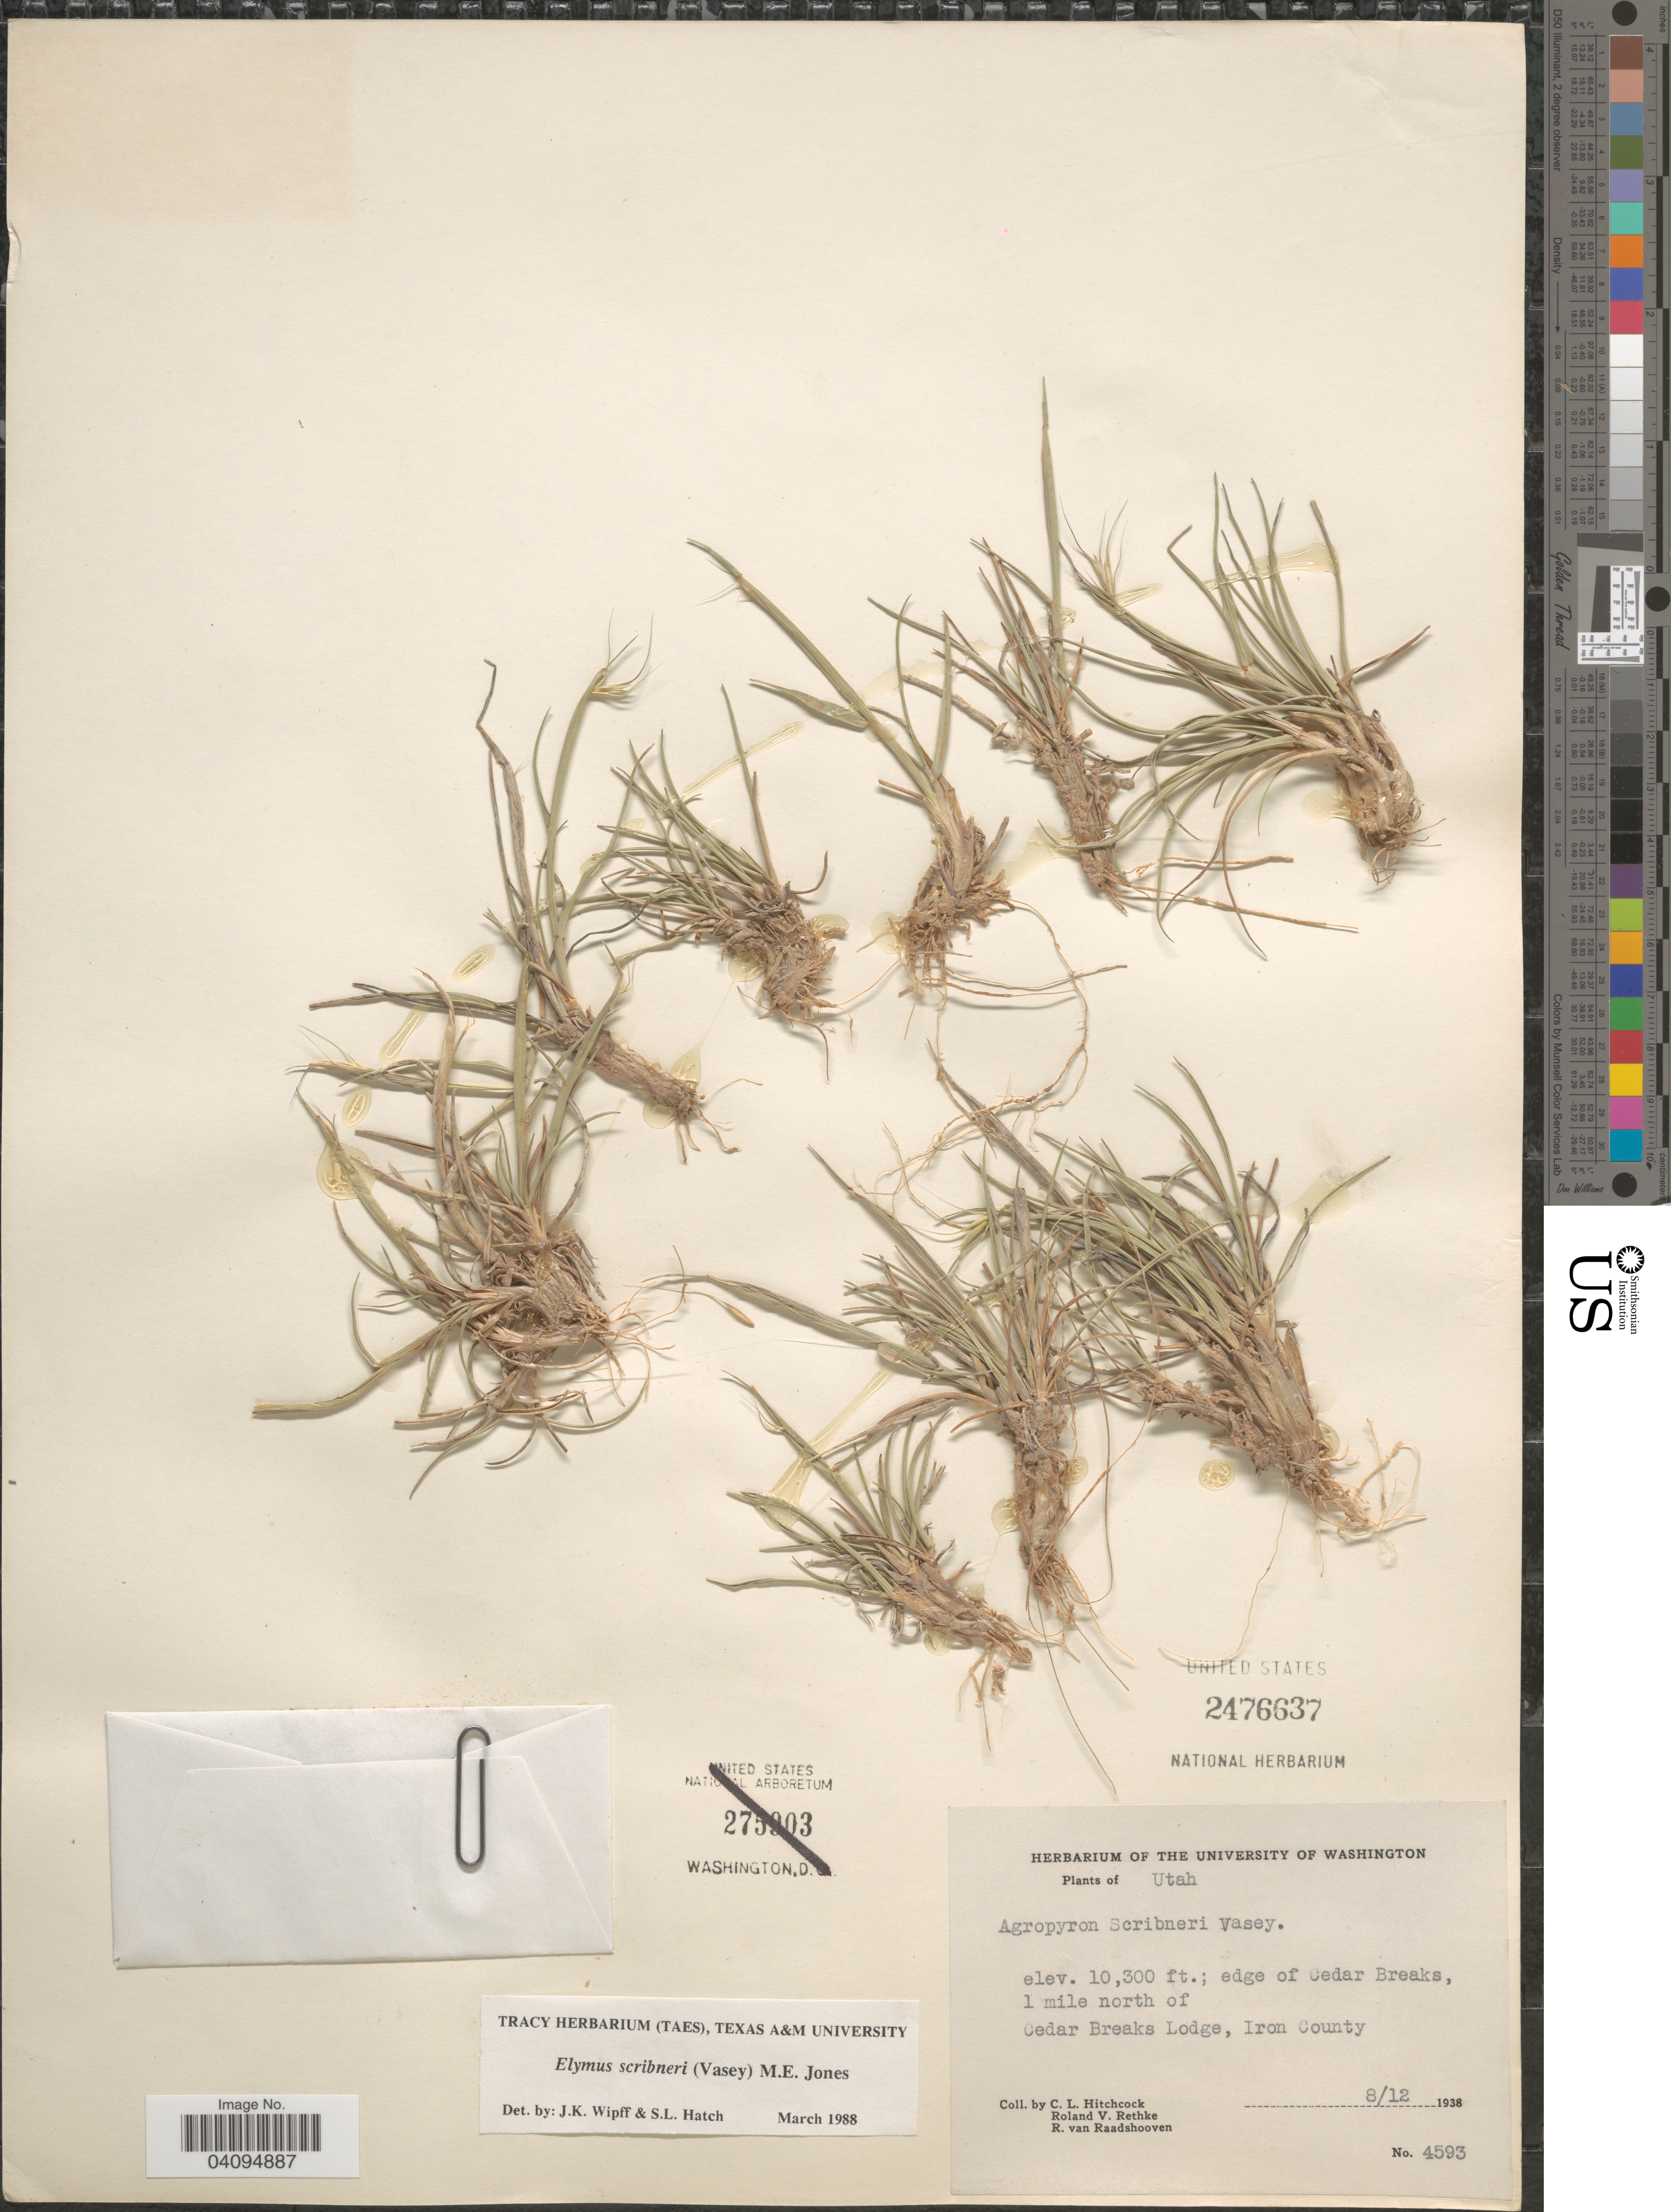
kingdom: Plantae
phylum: Tracheophyta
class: Liliopsida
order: Poales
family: Poaceae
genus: Elymus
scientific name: Elymus scribneri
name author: (Vasey) M.E. Jones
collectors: C. L. Hitchcock, R. Rethke & R. Raadshooven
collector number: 4593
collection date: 1938-08-12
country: United States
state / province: Utah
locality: Edge of Cedar Breaks, 1 mile north of Cedar Breaks Lodge, Iron County.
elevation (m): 3139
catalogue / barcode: US 2476637